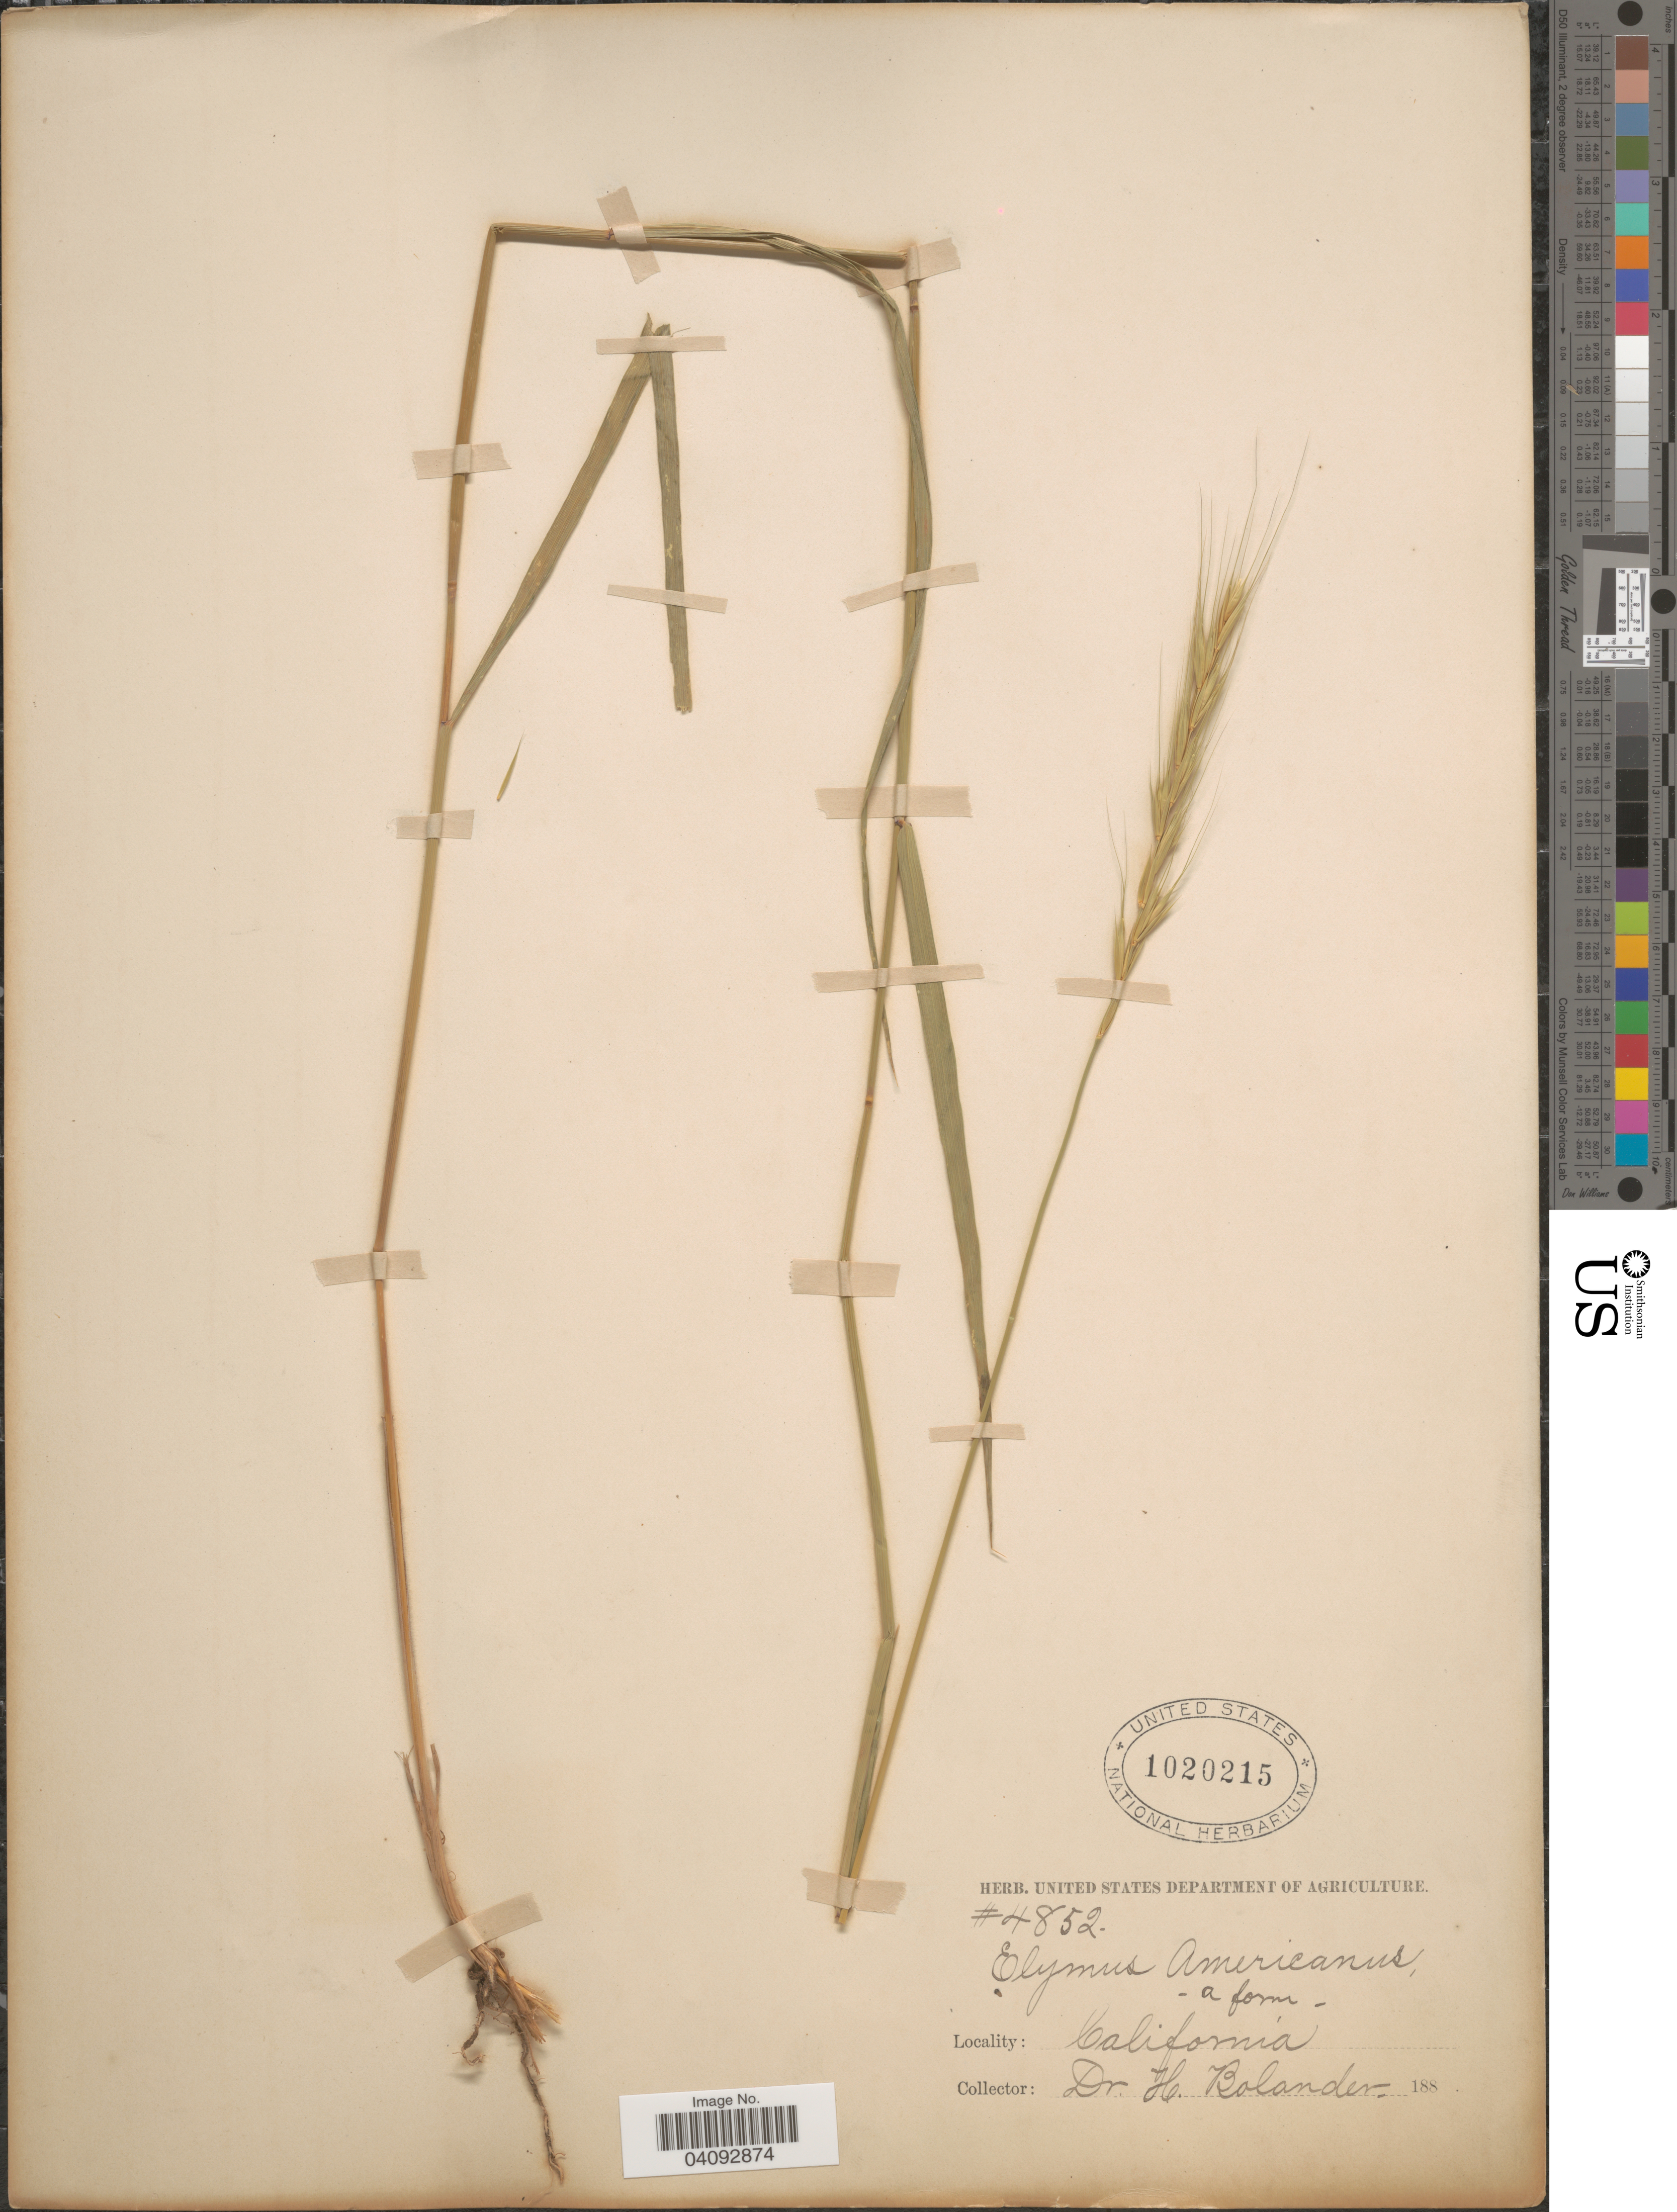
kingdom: Plantae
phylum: Tracheophyta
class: Liliopsida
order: Poales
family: Poaceae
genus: Elymus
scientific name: Elymus glaucus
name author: Buckley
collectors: H. Bolander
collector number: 4852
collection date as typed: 188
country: United States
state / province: California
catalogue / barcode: US 1020215